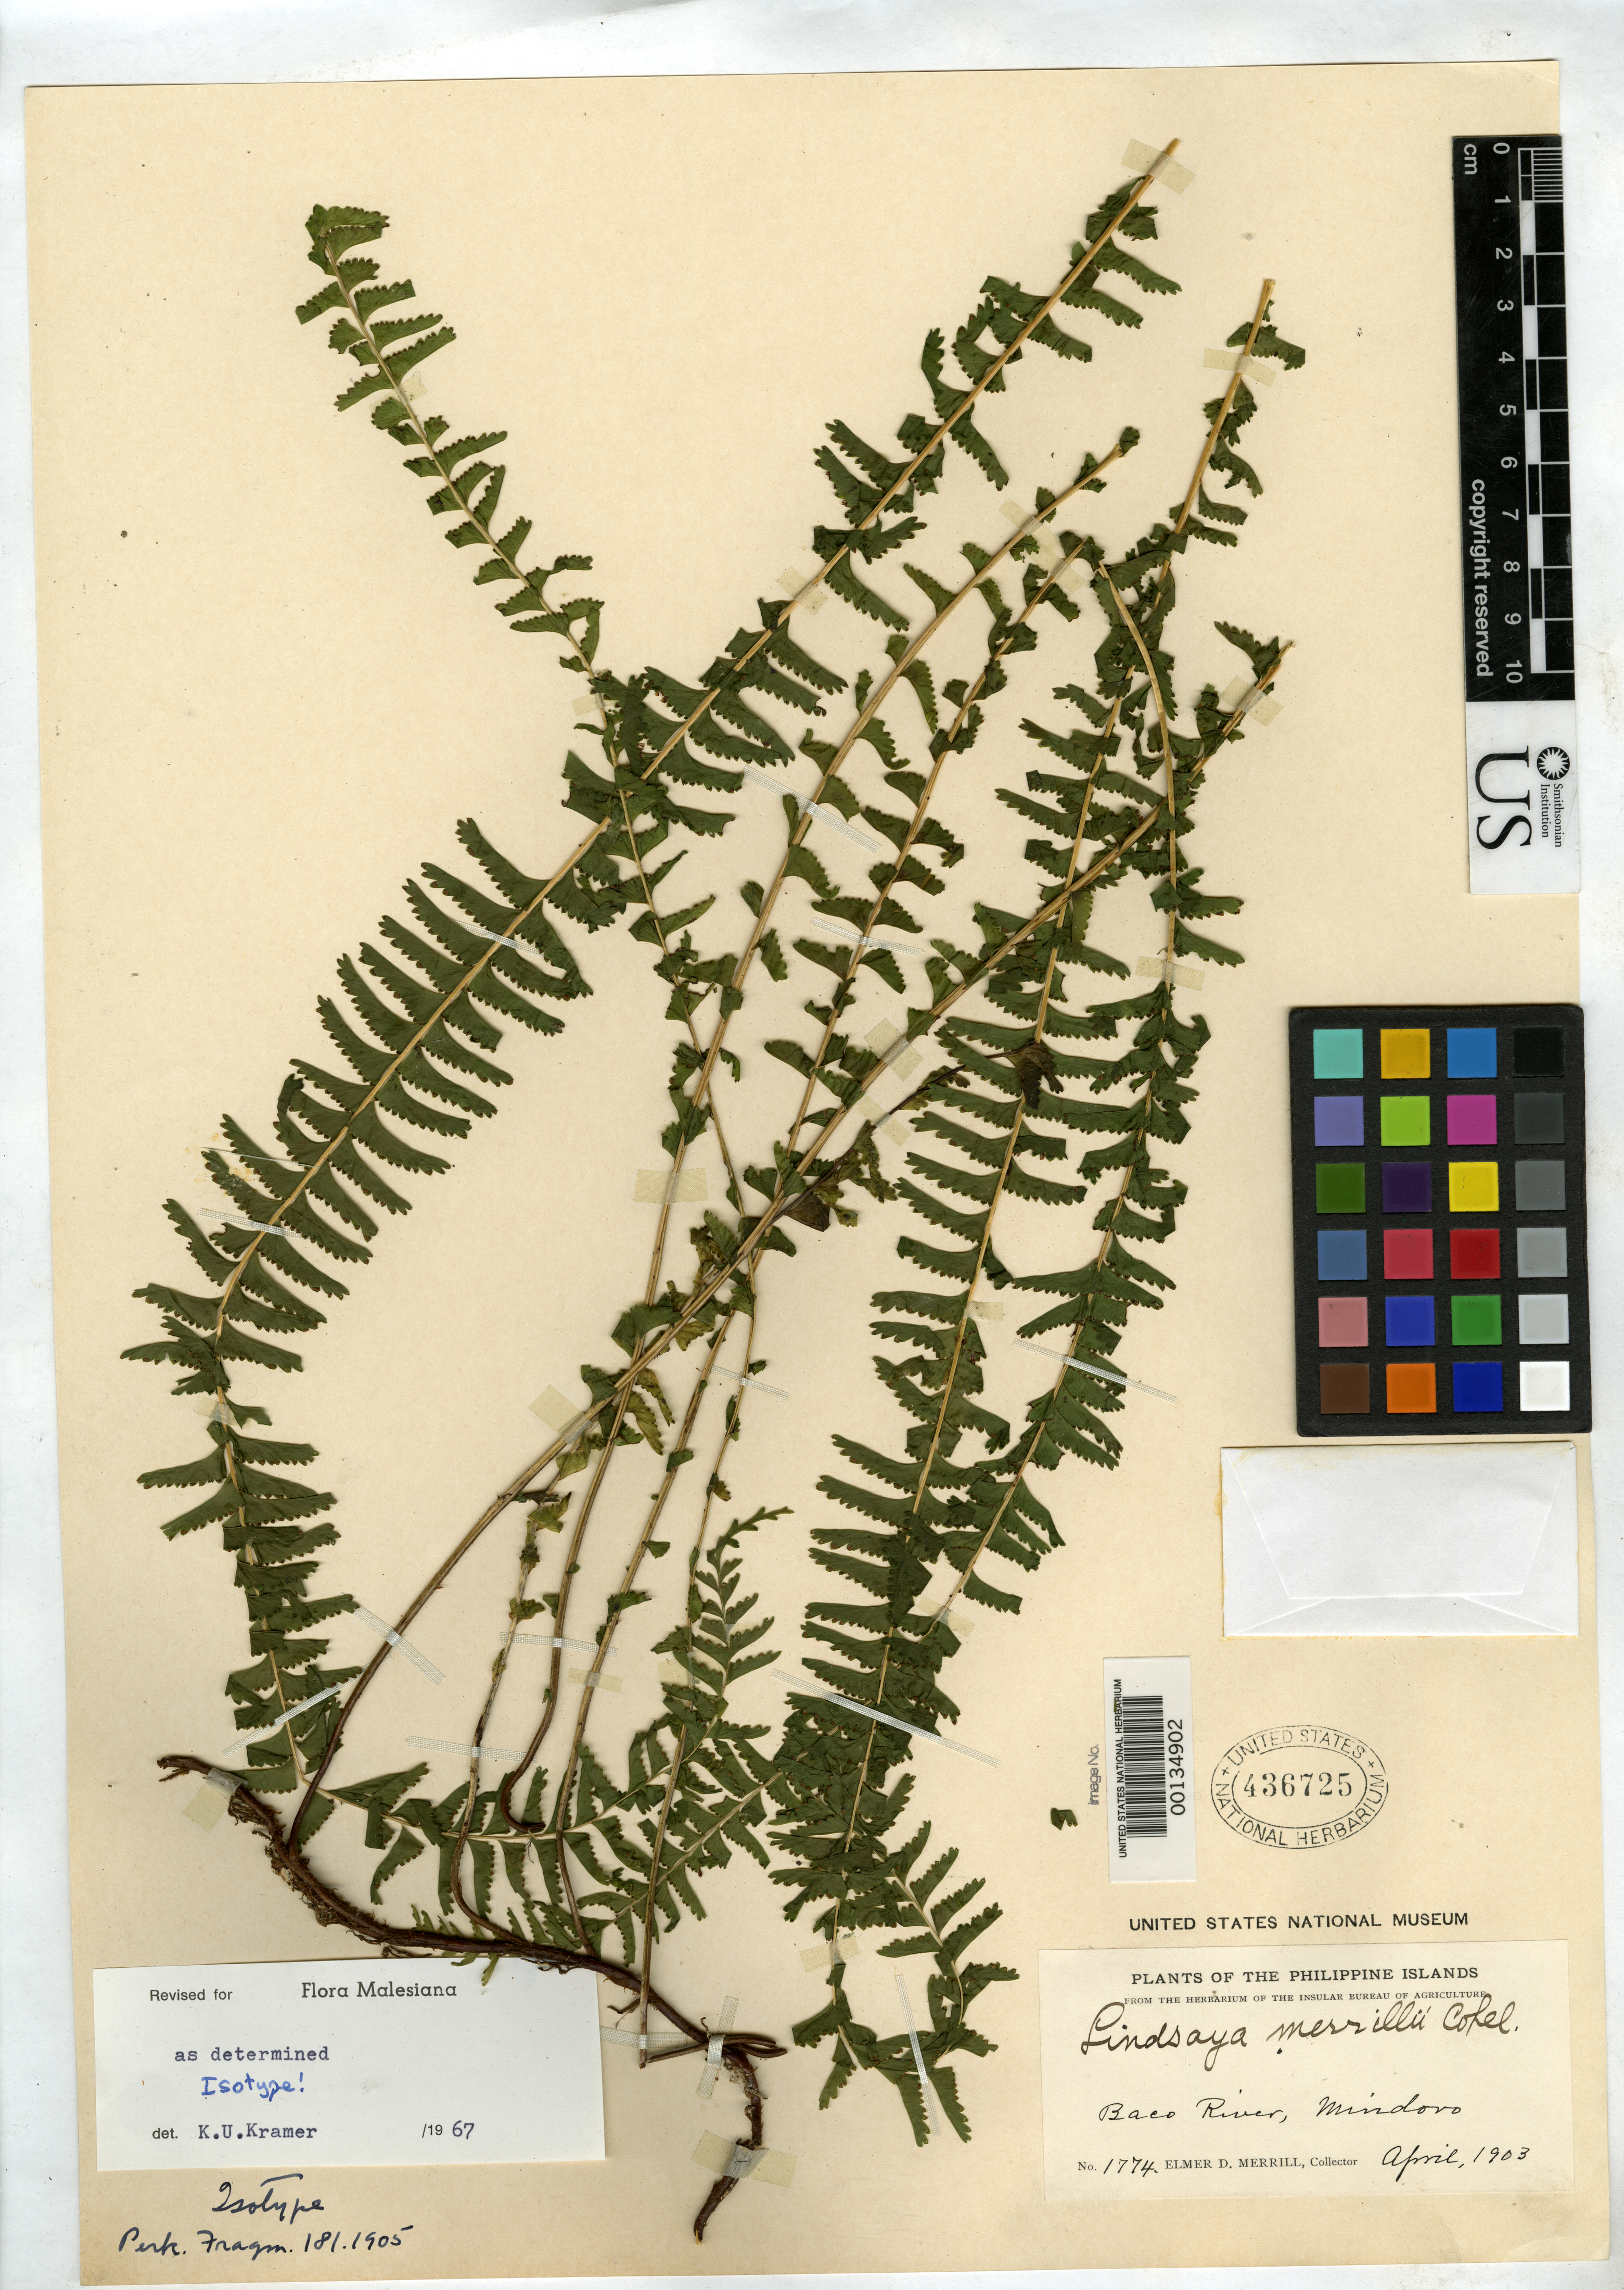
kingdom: Plantae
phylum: Tracheophyta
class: Polypodiopsida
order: Polypodiales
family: Lindsaeaceae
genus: Lindsaea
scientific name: Lindsaea merrillii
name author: Copel. in Perkins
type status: Type Collection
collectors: E. D. Merrill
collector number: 1774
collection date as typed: Apr 1903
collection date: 1903-04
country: Philippines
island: Mindoro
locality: Baco River.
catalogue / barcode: US 436725